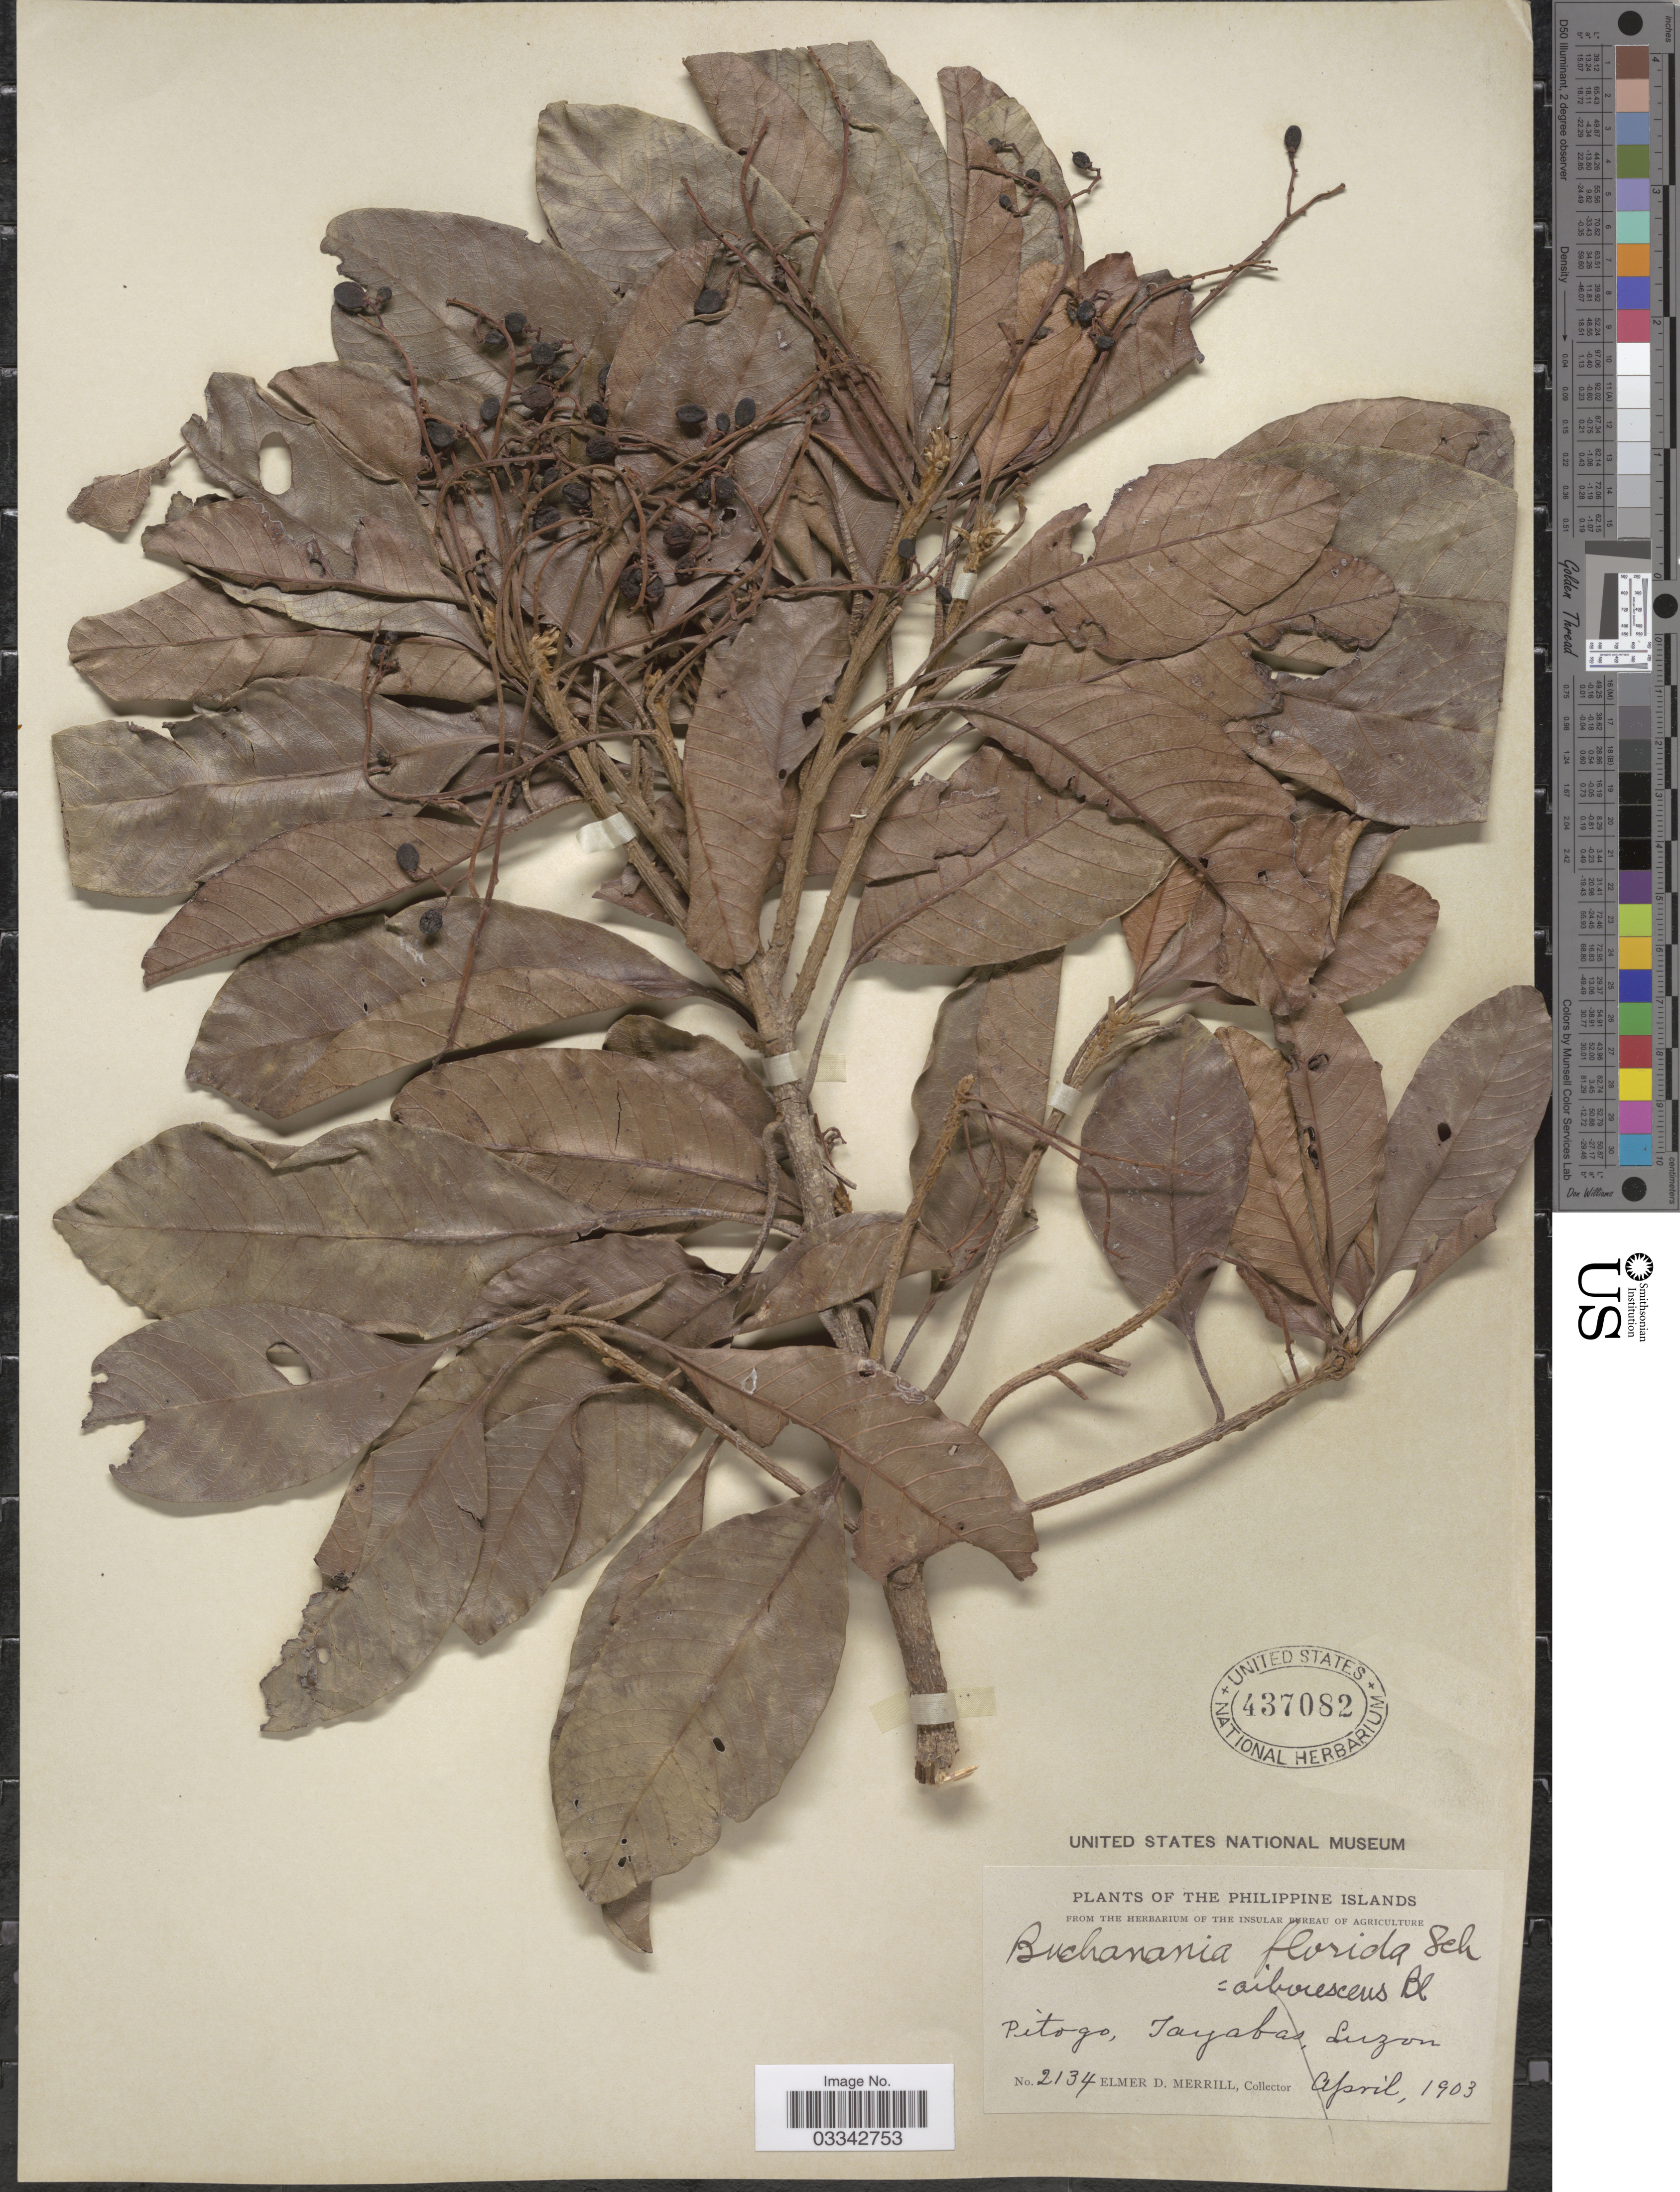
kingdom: Plantae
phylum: Tracheophyta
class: Magnoliopsida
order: Sapindales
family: Anacardiaceae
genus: Buchanania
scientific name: Buchanania arborescens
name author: (Blume) Blume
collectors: E. D. Merrill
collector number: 2134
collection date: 1903-04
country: Philippines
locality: The Philippine Islands. Pitogo, Tayabas, Luzon.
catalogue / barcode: US 437082